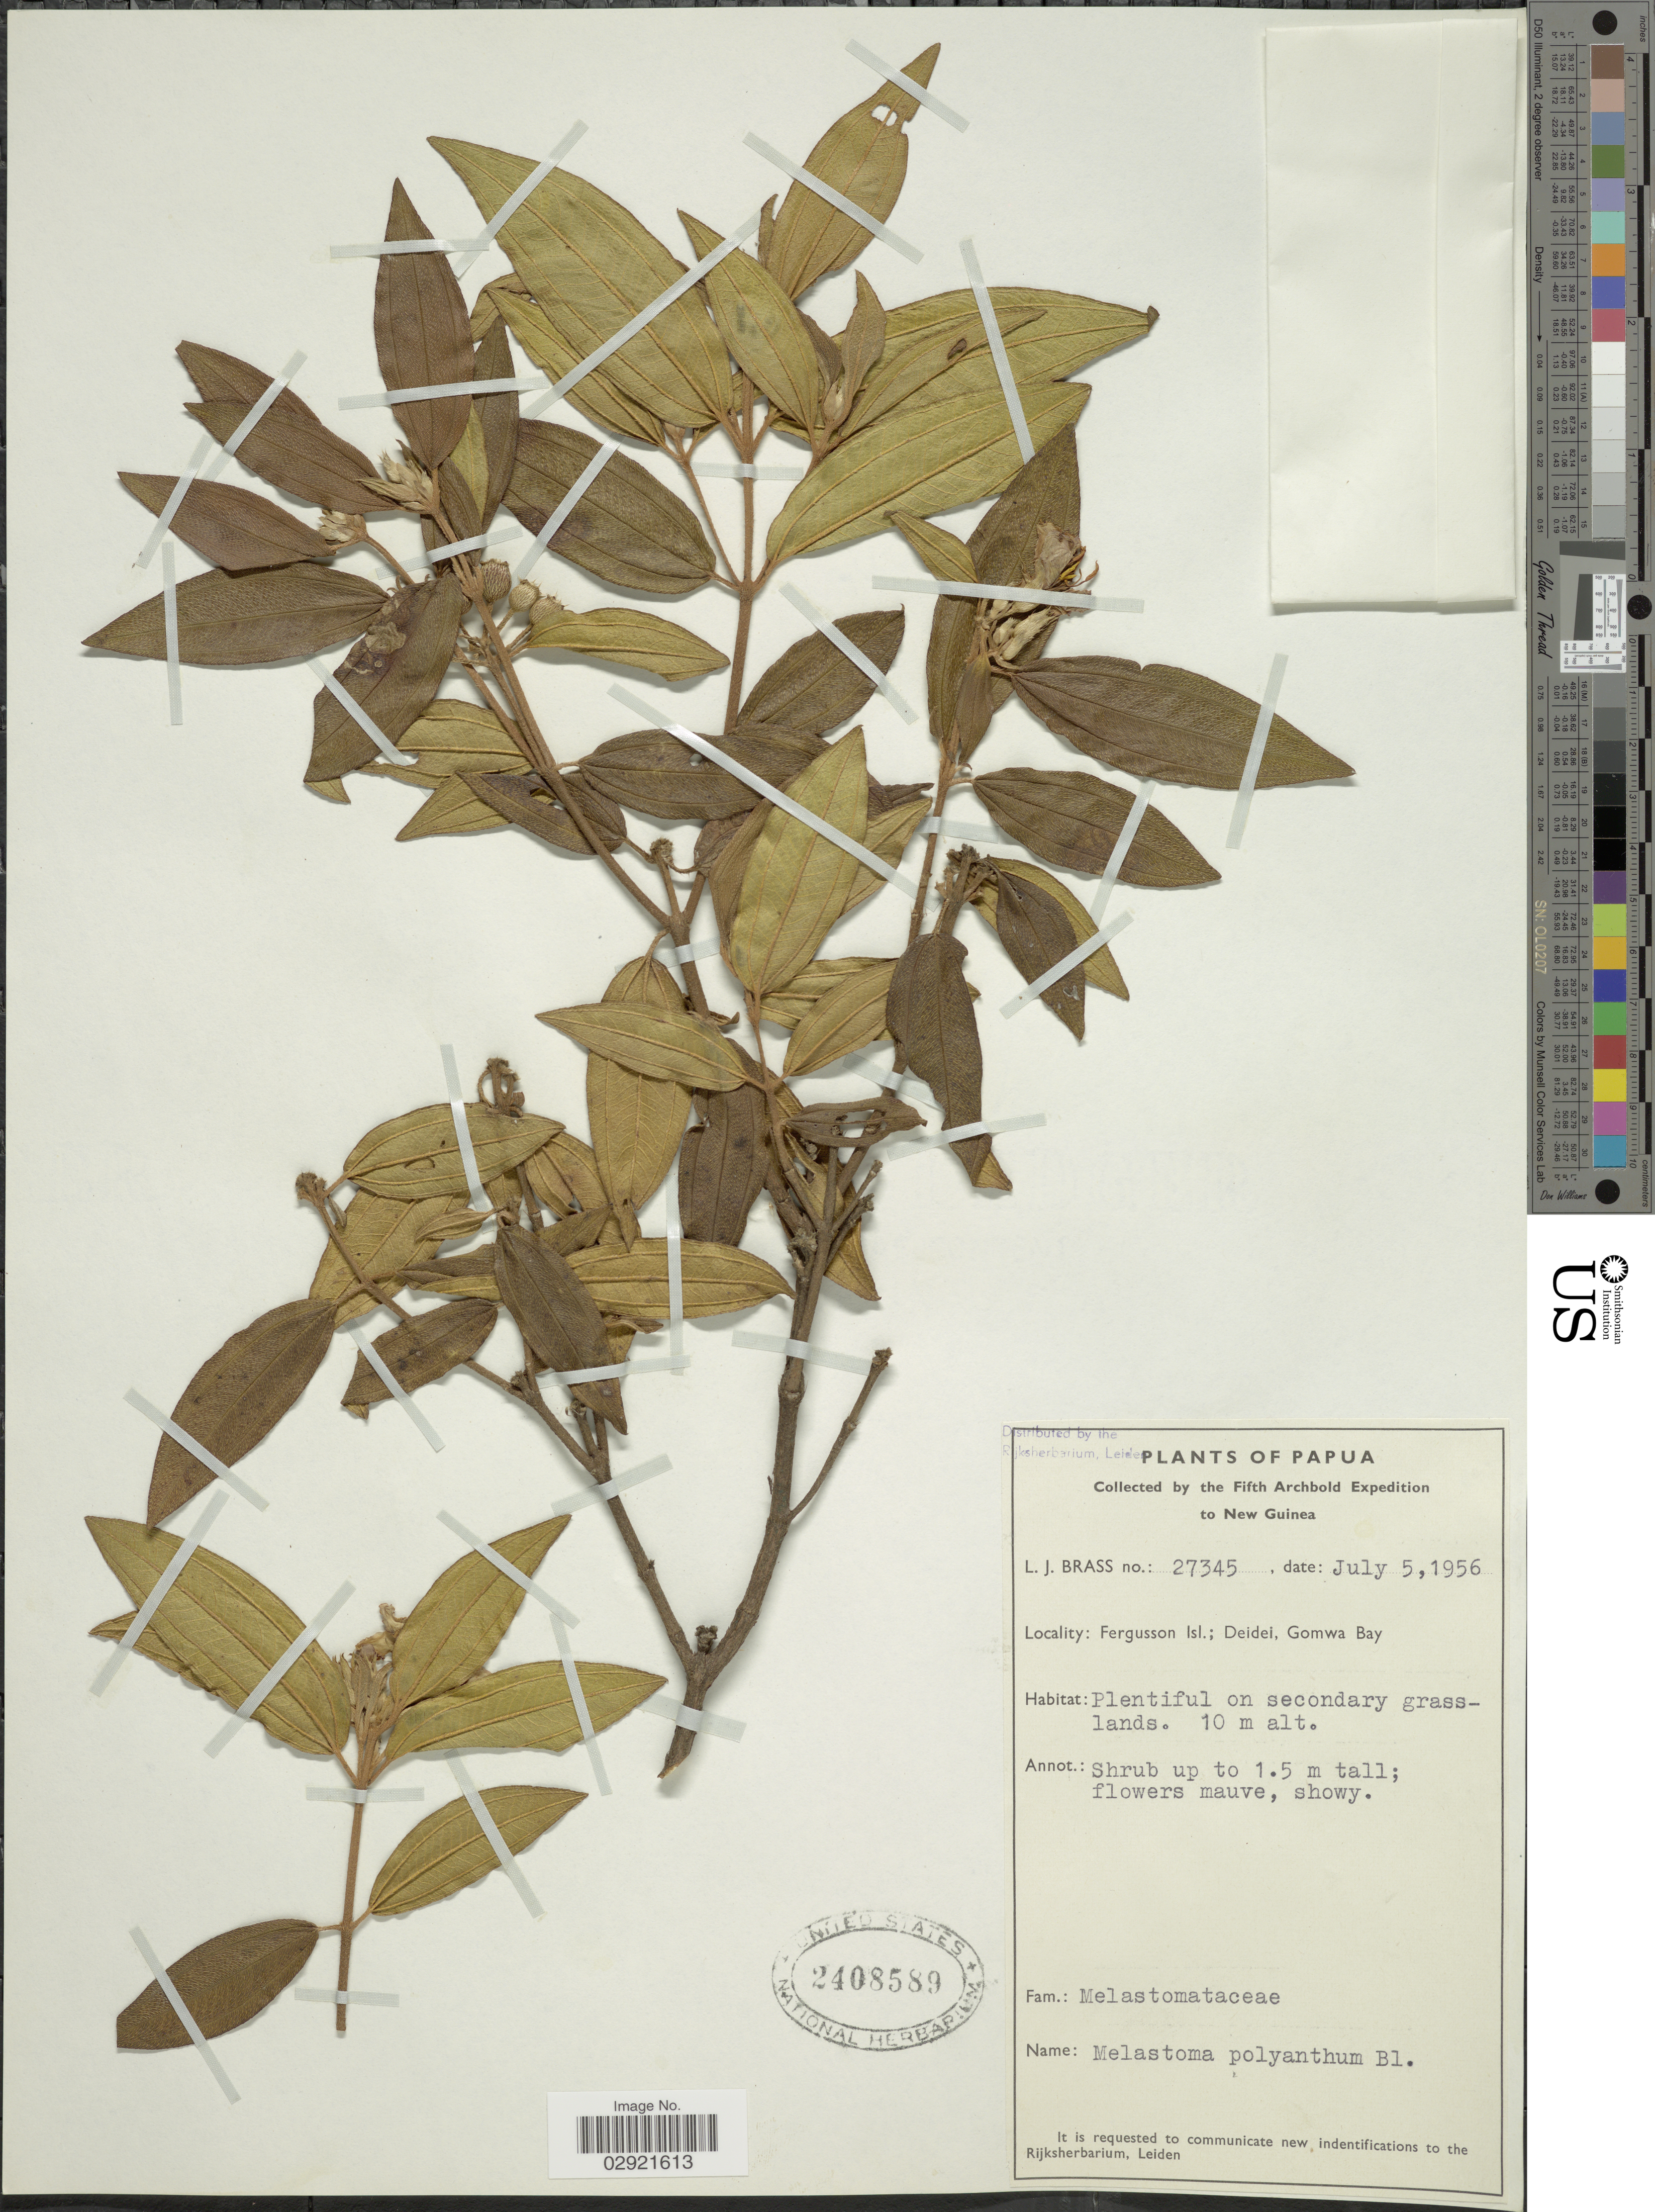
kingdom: Plantae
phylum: Tracheophyta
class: Magnoliopsida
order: Myrtales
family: Melastomataceae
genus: Melastoma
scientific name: Melastoma malabathricum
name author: L.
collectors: L. J. Brass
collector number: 27345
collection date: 1956-07-05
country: Papua New Guinea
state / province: Milne Bay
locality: New Guinea. Fergusson Isl.; Deidei, Gomwa Bay.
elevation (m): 10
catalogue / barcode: US 2408589